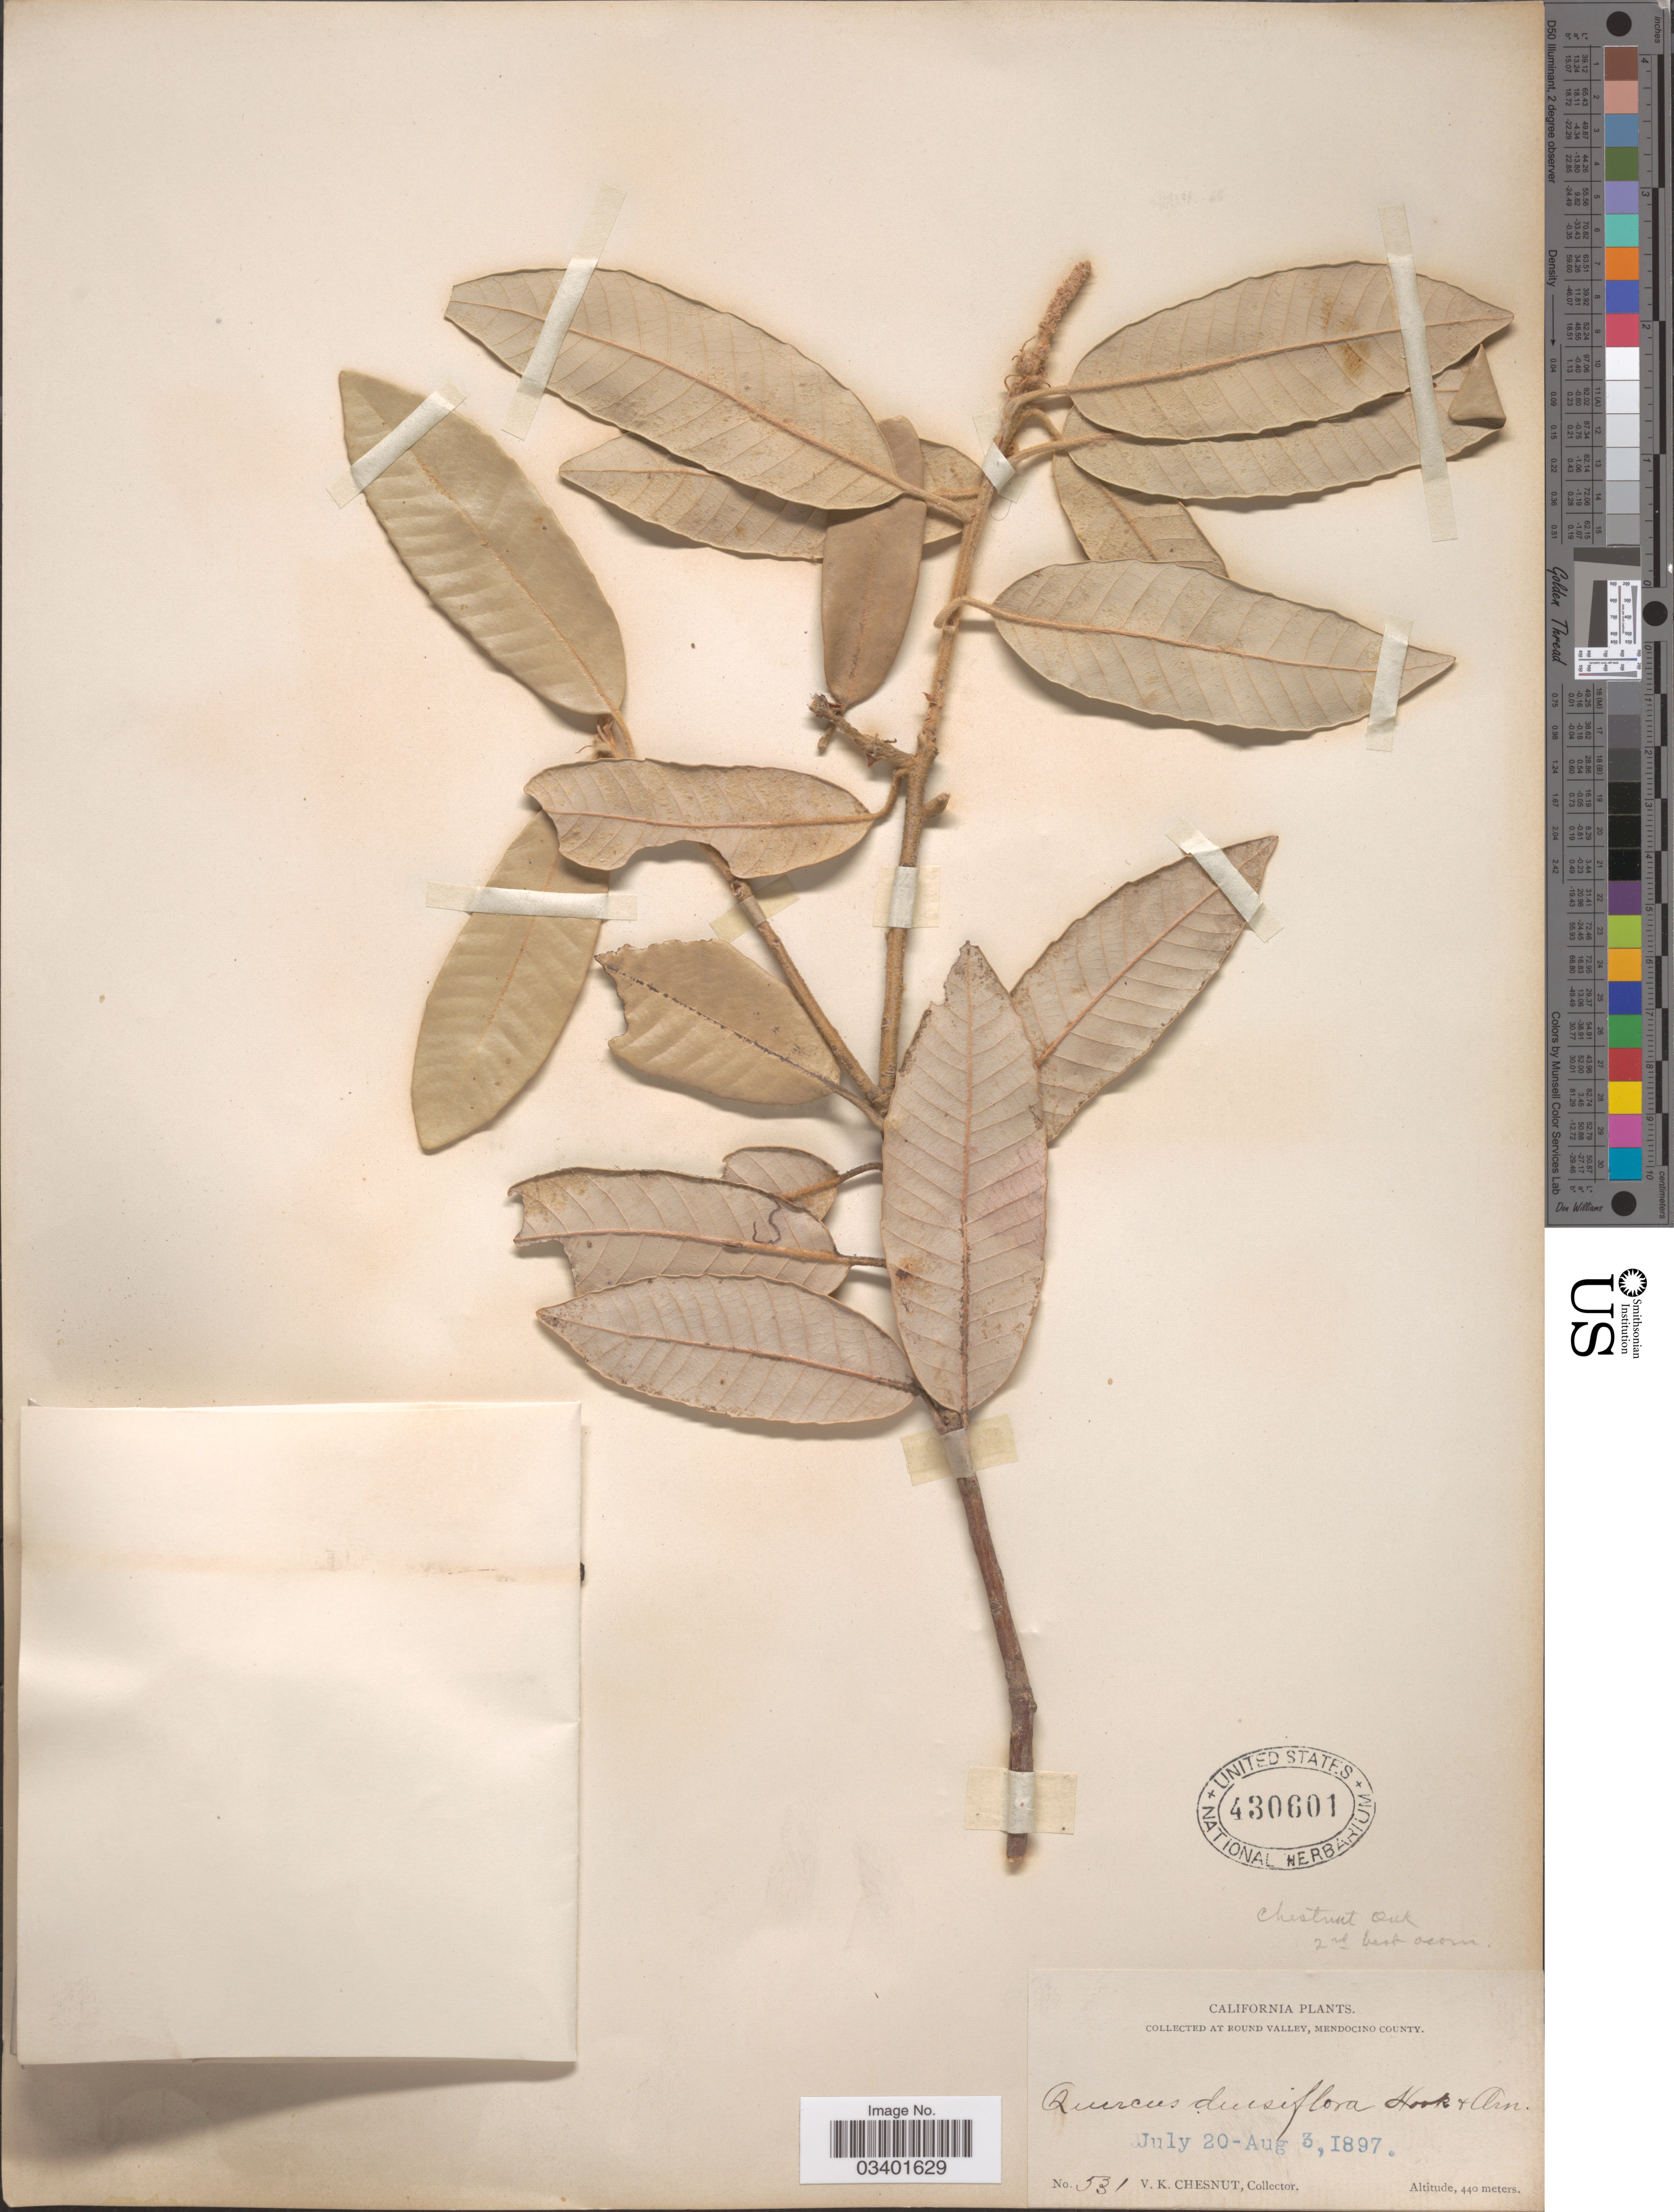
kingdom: Plantae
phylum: Tracheophyta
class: Magnoliopsida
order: Fagales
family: Fagaceae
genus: Notholithocarpus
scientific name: Notholithocarpus densiflorus var. densiflorus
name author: (Hook. & Arn.) P. S. Manos et al.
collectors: V. Chesnut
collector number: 531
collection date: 1897-07-20/1897-08-03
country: United States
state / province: California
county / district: Mendocino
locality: At Round Valley, Mendocino County.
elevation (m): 440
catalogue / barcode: US 430601